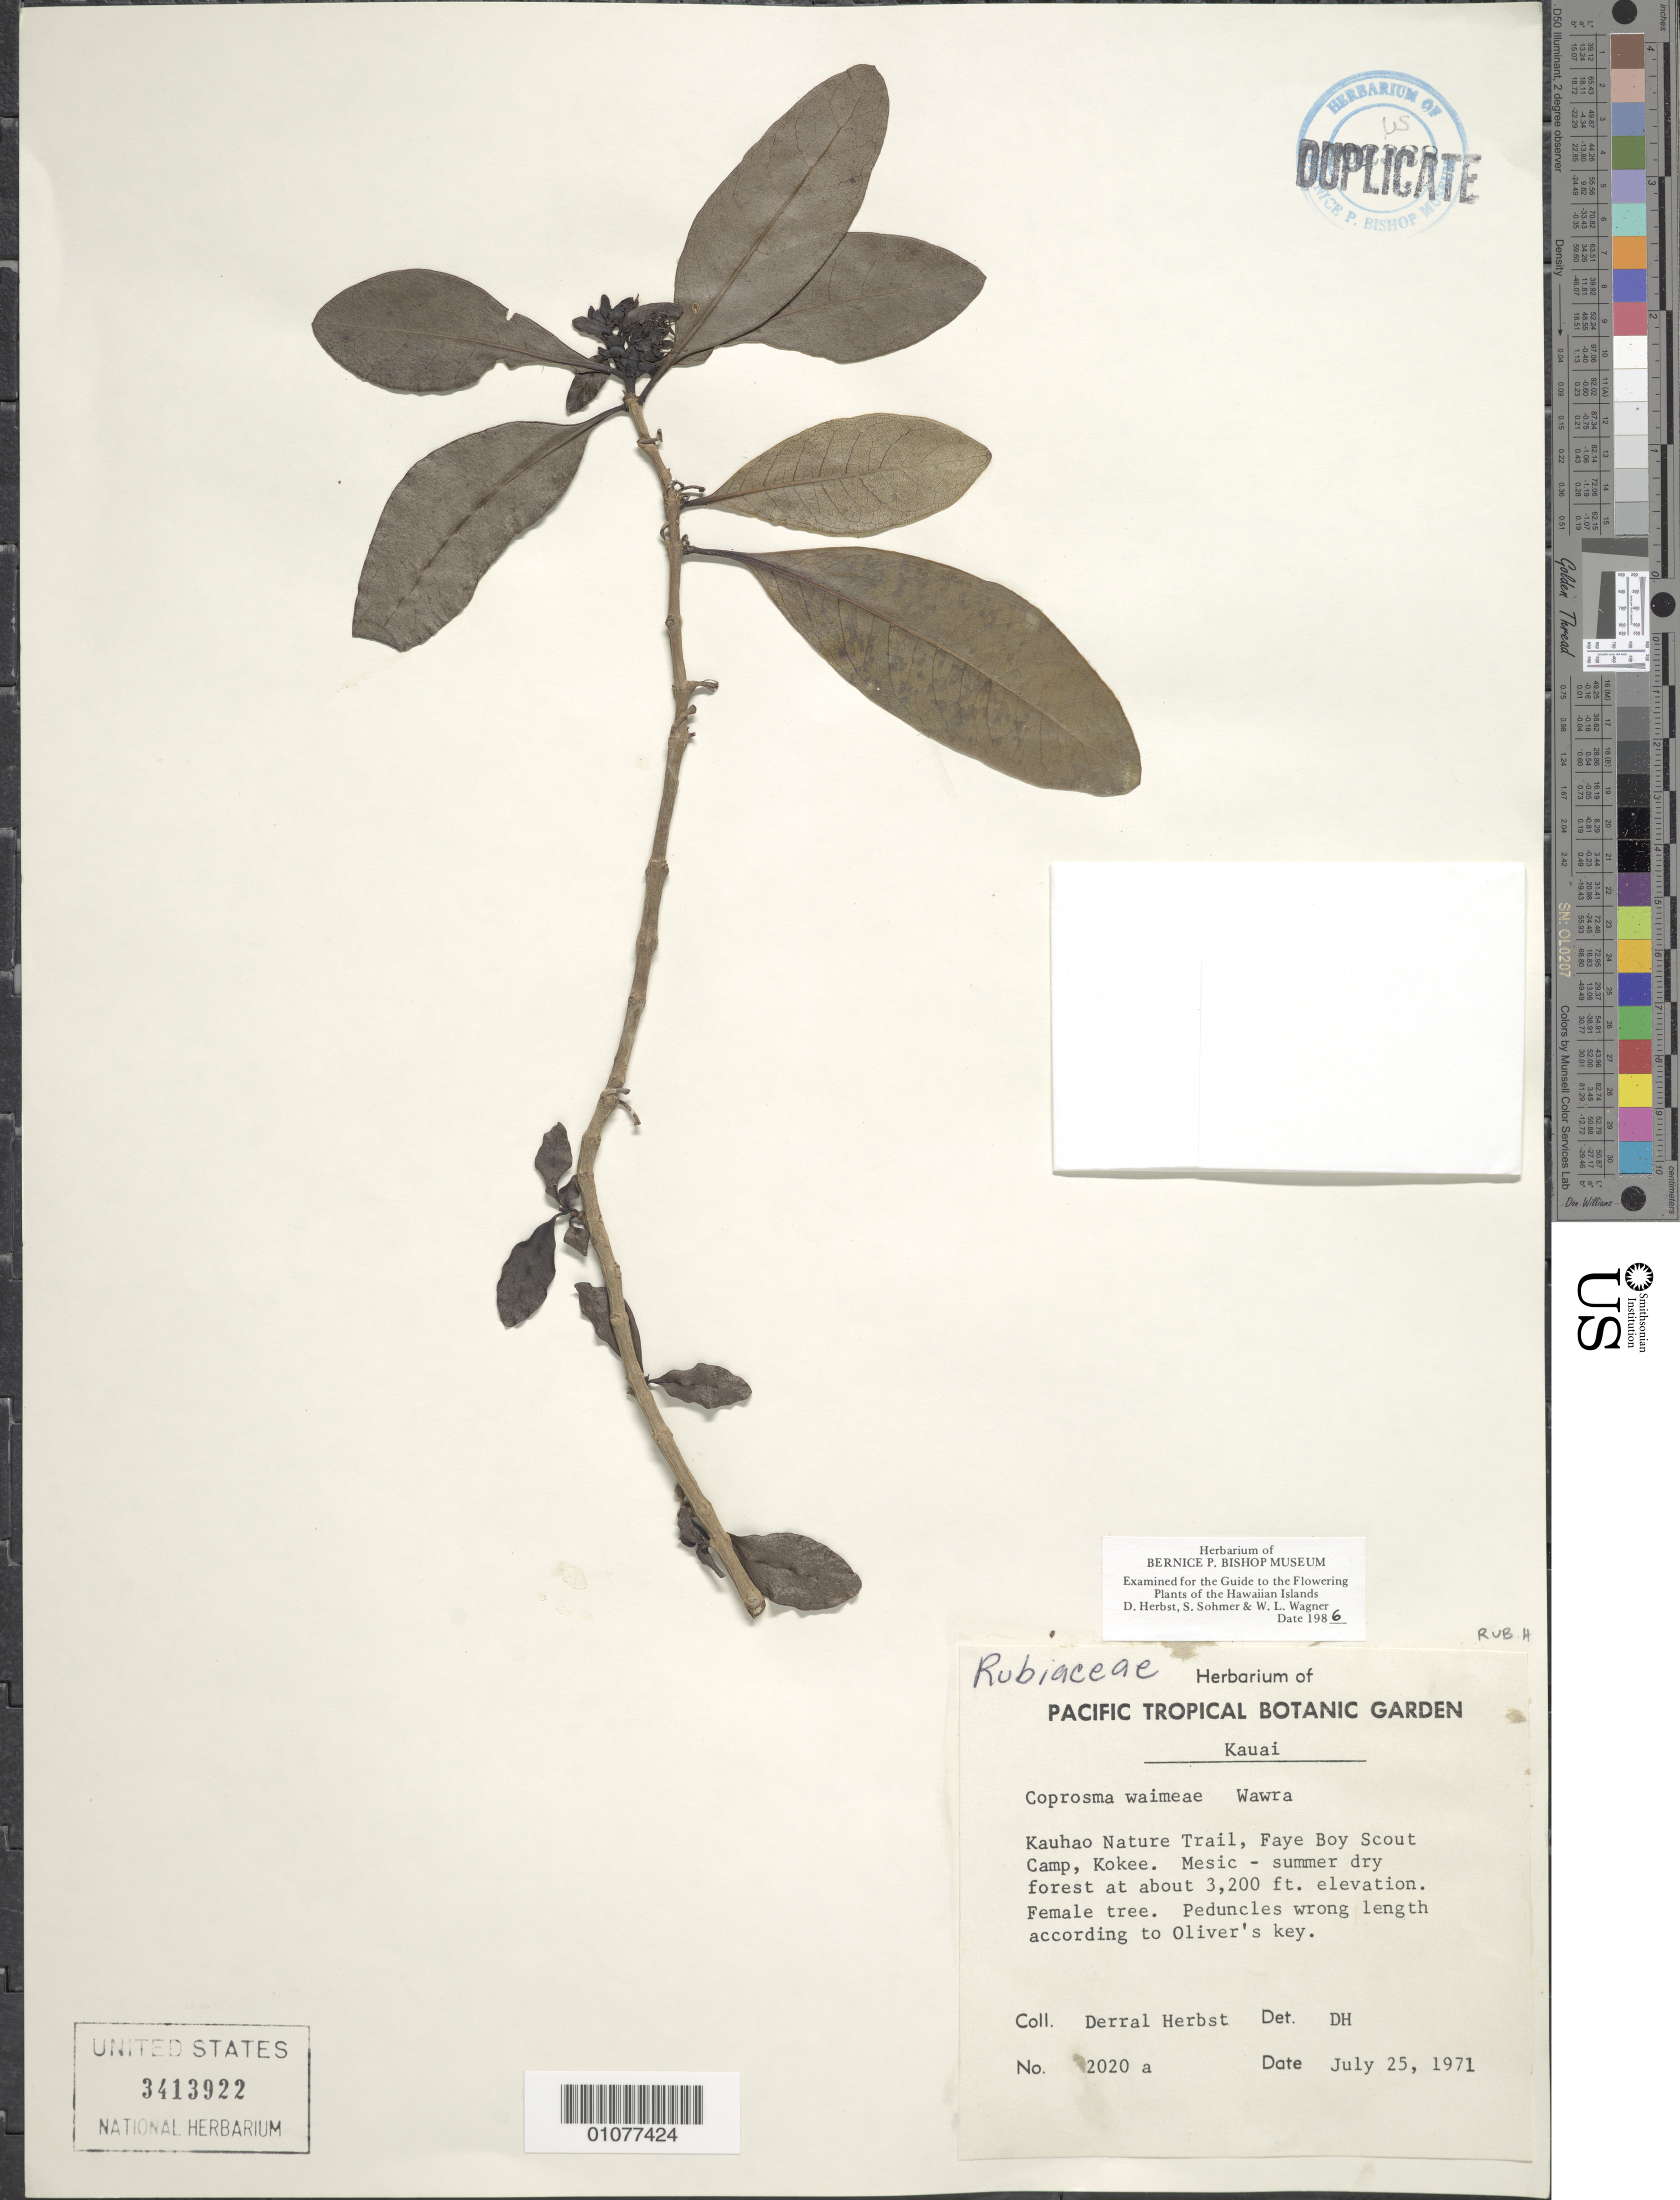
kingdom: Plantae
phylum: Tracheophyta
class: Magnoliopsida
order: Gentianales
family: Rubiaceae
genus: Coprosma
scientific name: Coprosma waimeae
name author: Wawra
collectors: D. R. Herbst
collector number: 2020 a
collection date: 1971-07-25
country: United States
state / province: Hawaii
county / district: Kaui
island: Kaua'i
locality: Kokee, Faye Boy Scout Camp, Kuahao Nature Trail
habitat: mesic-summer dry forest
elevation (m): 975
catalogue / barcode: US 3413922